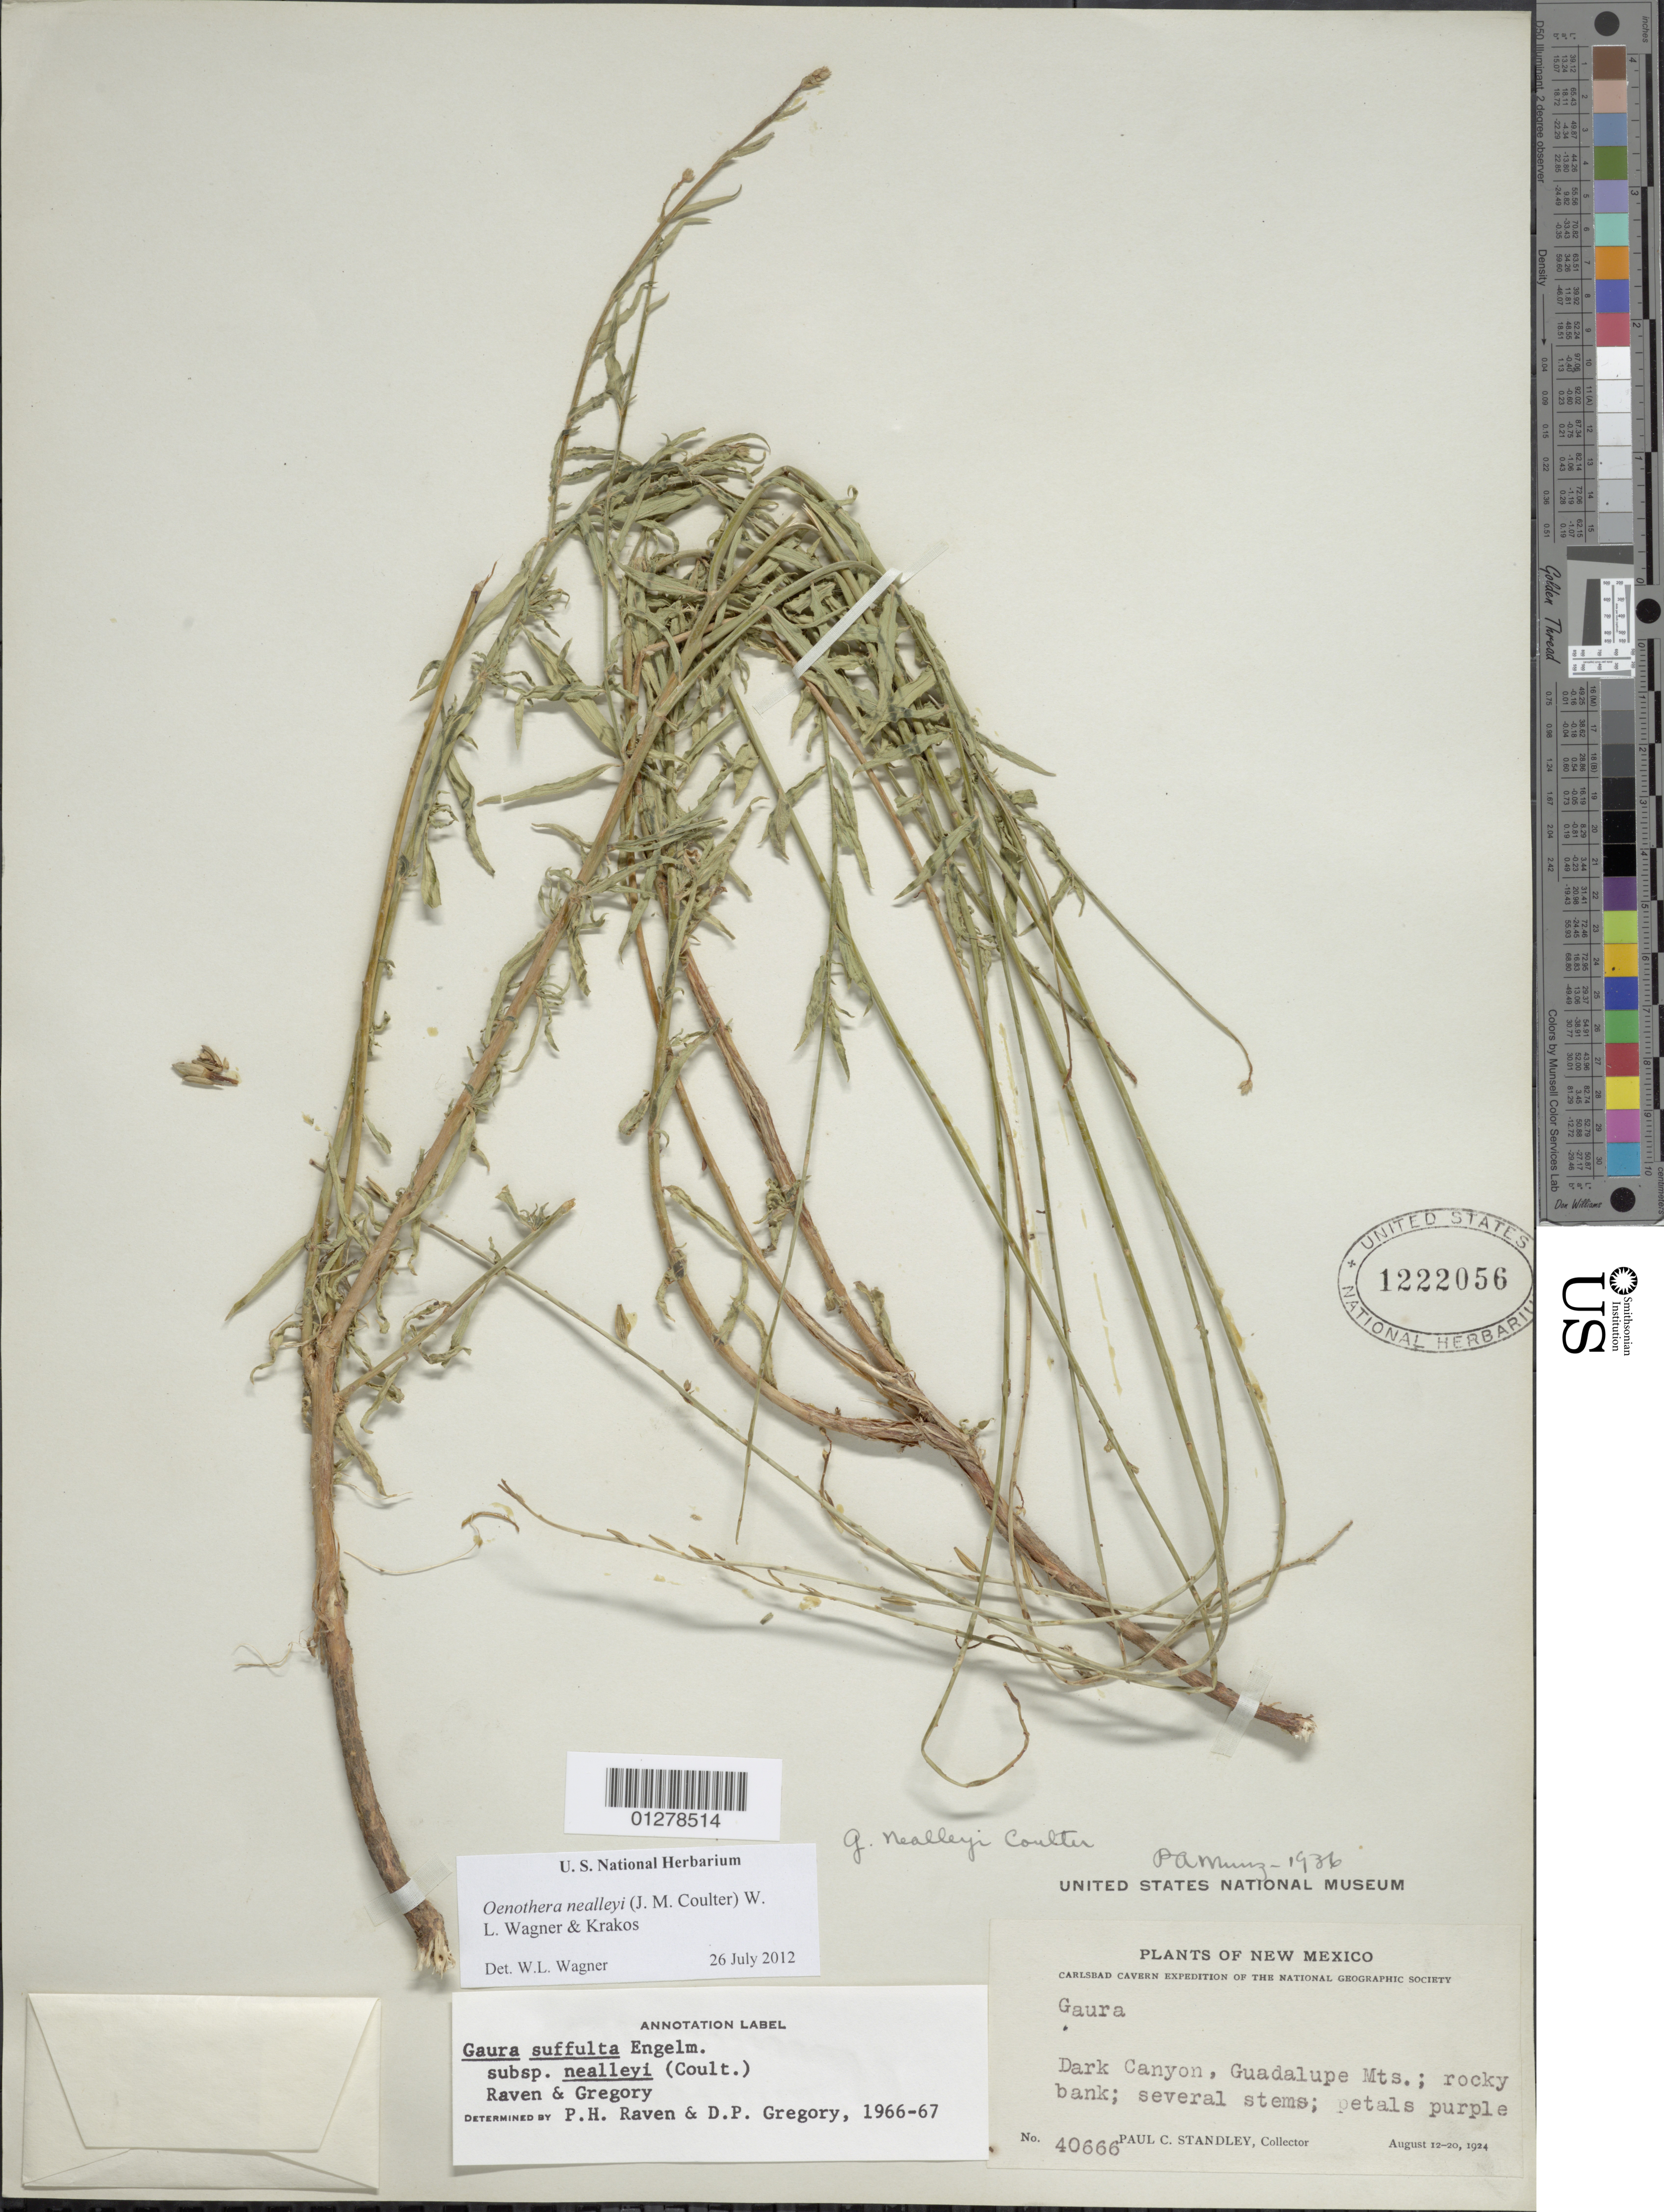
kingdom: Plantae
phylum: Tracheophyta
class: Magnoliopsida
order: Myrtales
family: Onagraceae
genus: Oenothera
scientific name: Oenothera nealleyi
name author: (J.M. Coult.) Krakos & W.L. Wagner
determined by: Wagner, W. L., (BOT), Smithsonian Institution - National Museum of Natural History (UNITED STATES)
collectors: P. C. Standley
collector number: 40666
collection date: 1924-08-12/1924-08-20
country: United States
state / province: New Mexico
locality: Dark Canyon, Guadalupe Mts.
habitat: Rocky bank.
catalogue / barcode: US 1222056